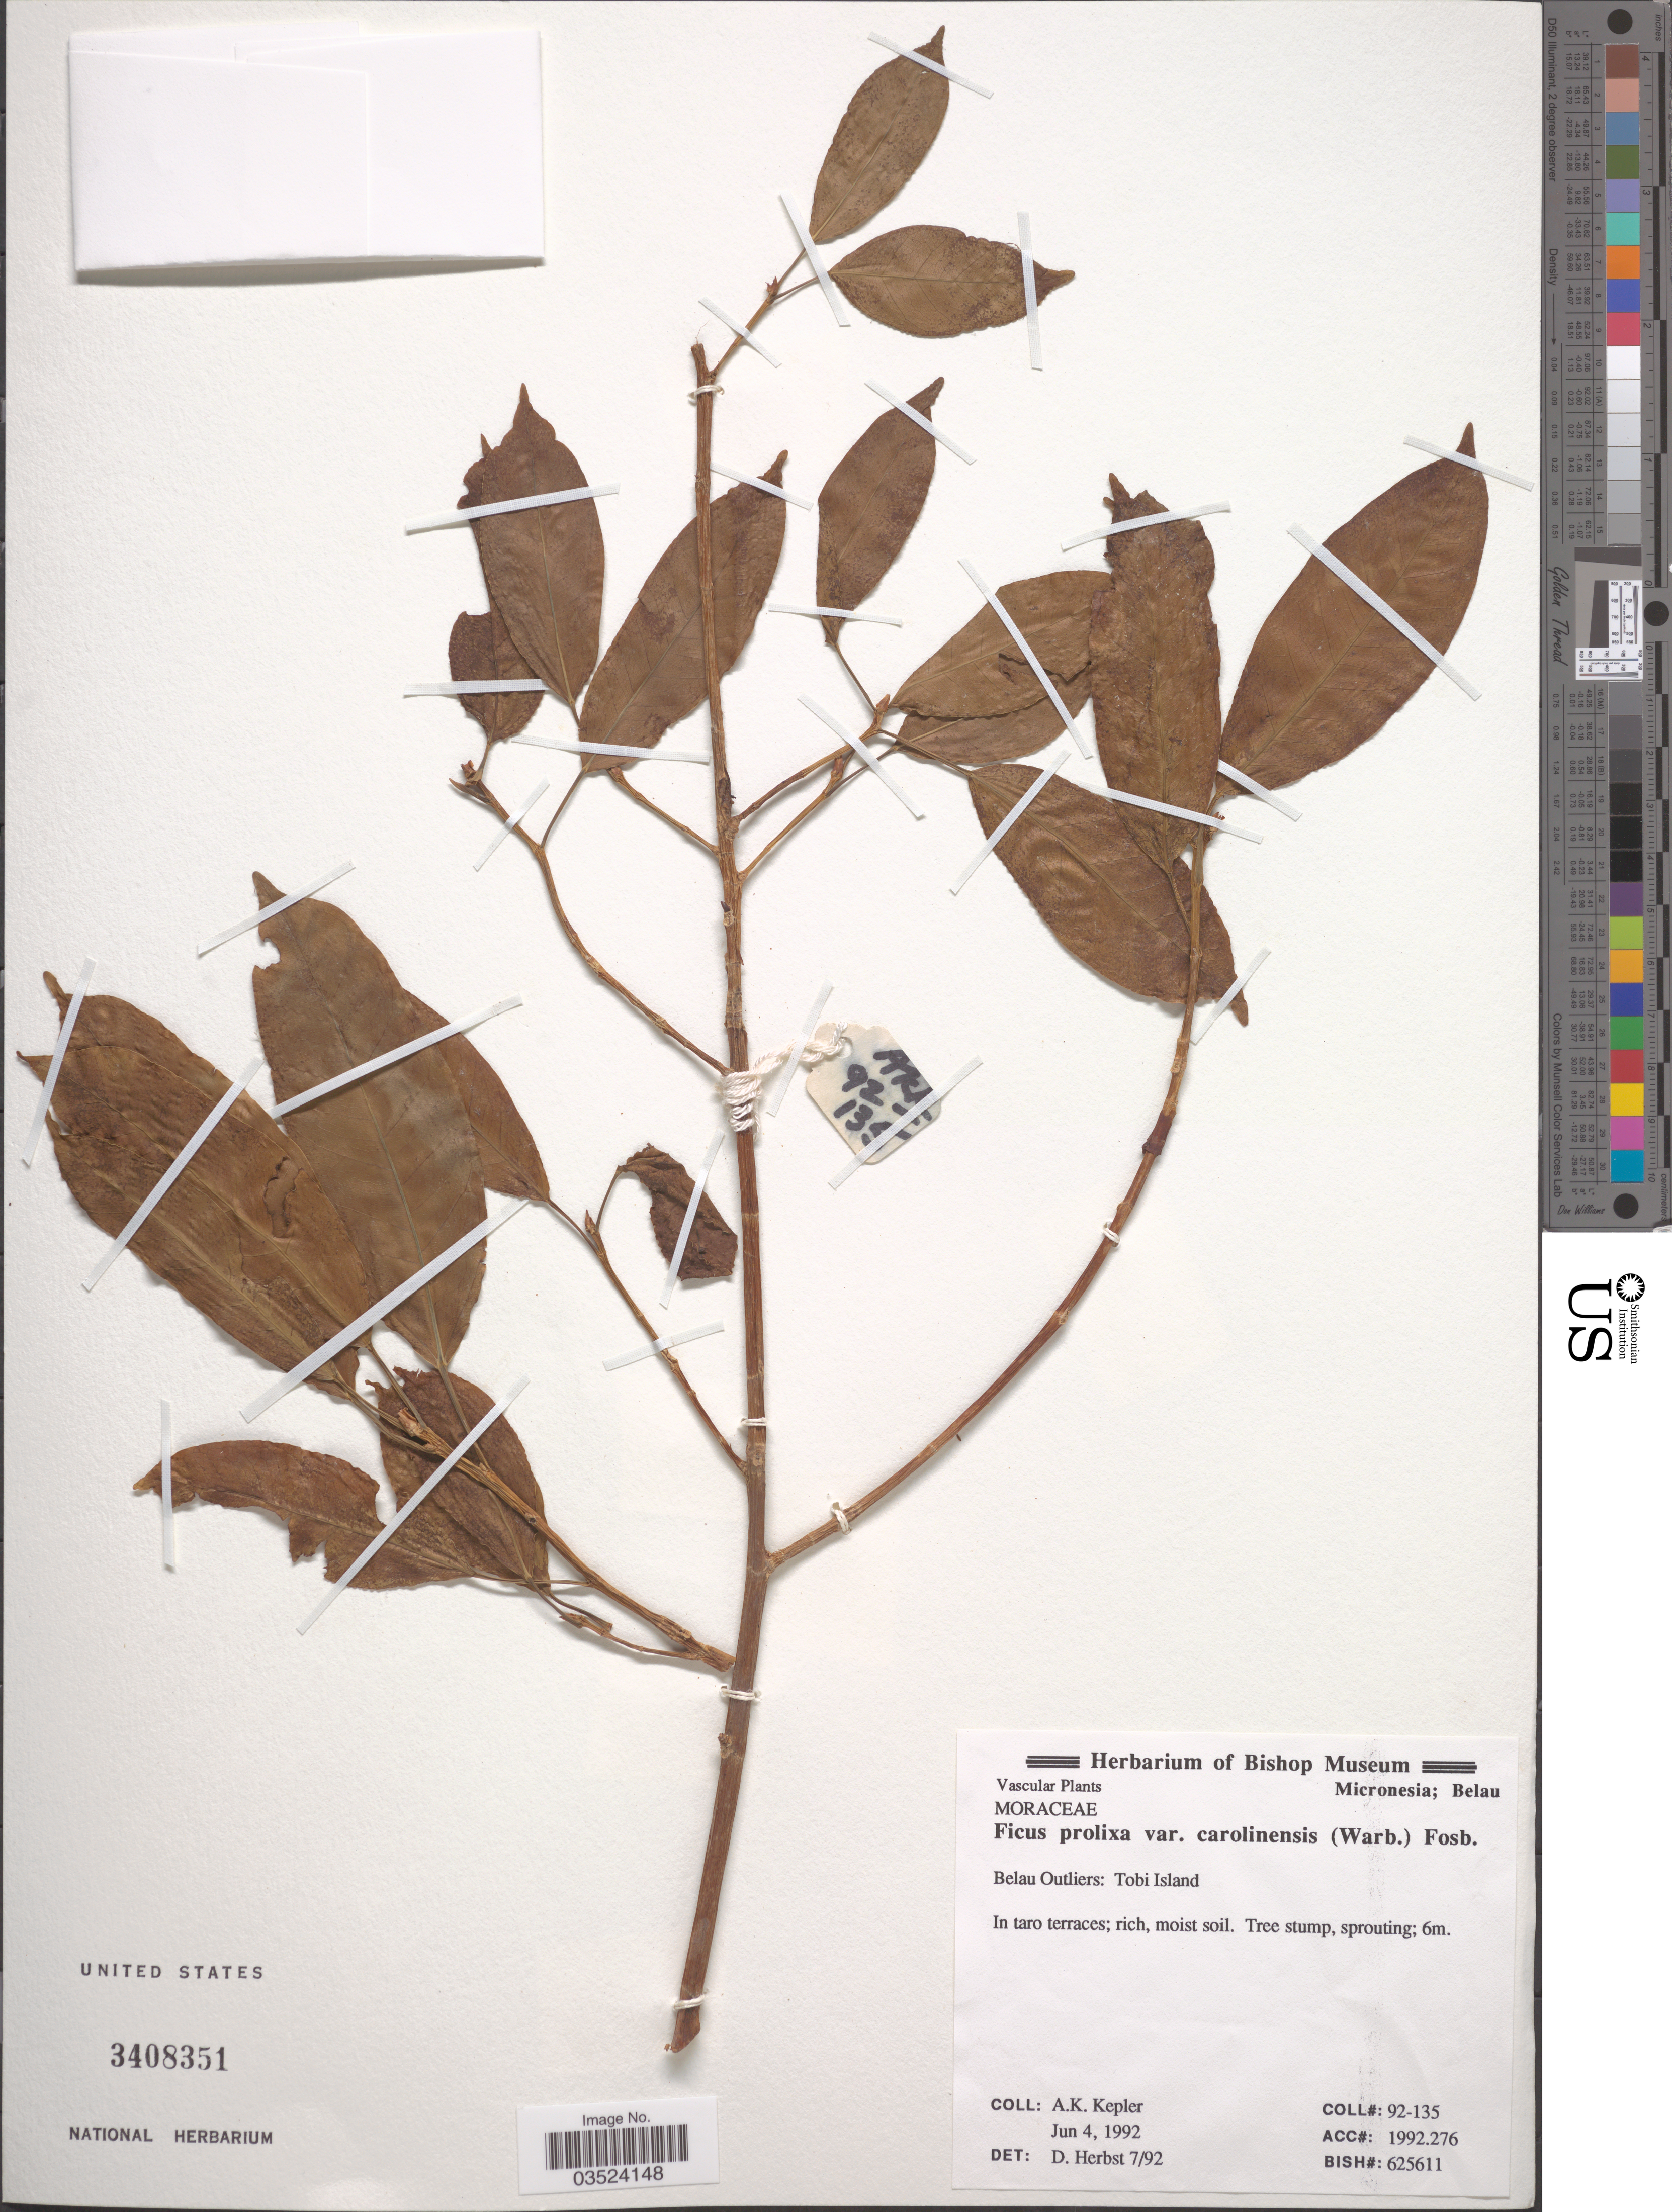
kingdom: Plantae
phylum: Tracheophyta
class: Magnoliopsida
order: Rosales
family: Moraceae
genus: Ficus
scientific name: Ficus prolixa var. carolinensis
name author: (Warb.) Fosberg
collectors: A. K. Kepler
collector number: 92-135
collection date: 1992-06-04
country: Palau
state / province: Belau Outliers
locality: Micronesia; Belau. Tobi Island.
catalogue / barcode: US 3408351